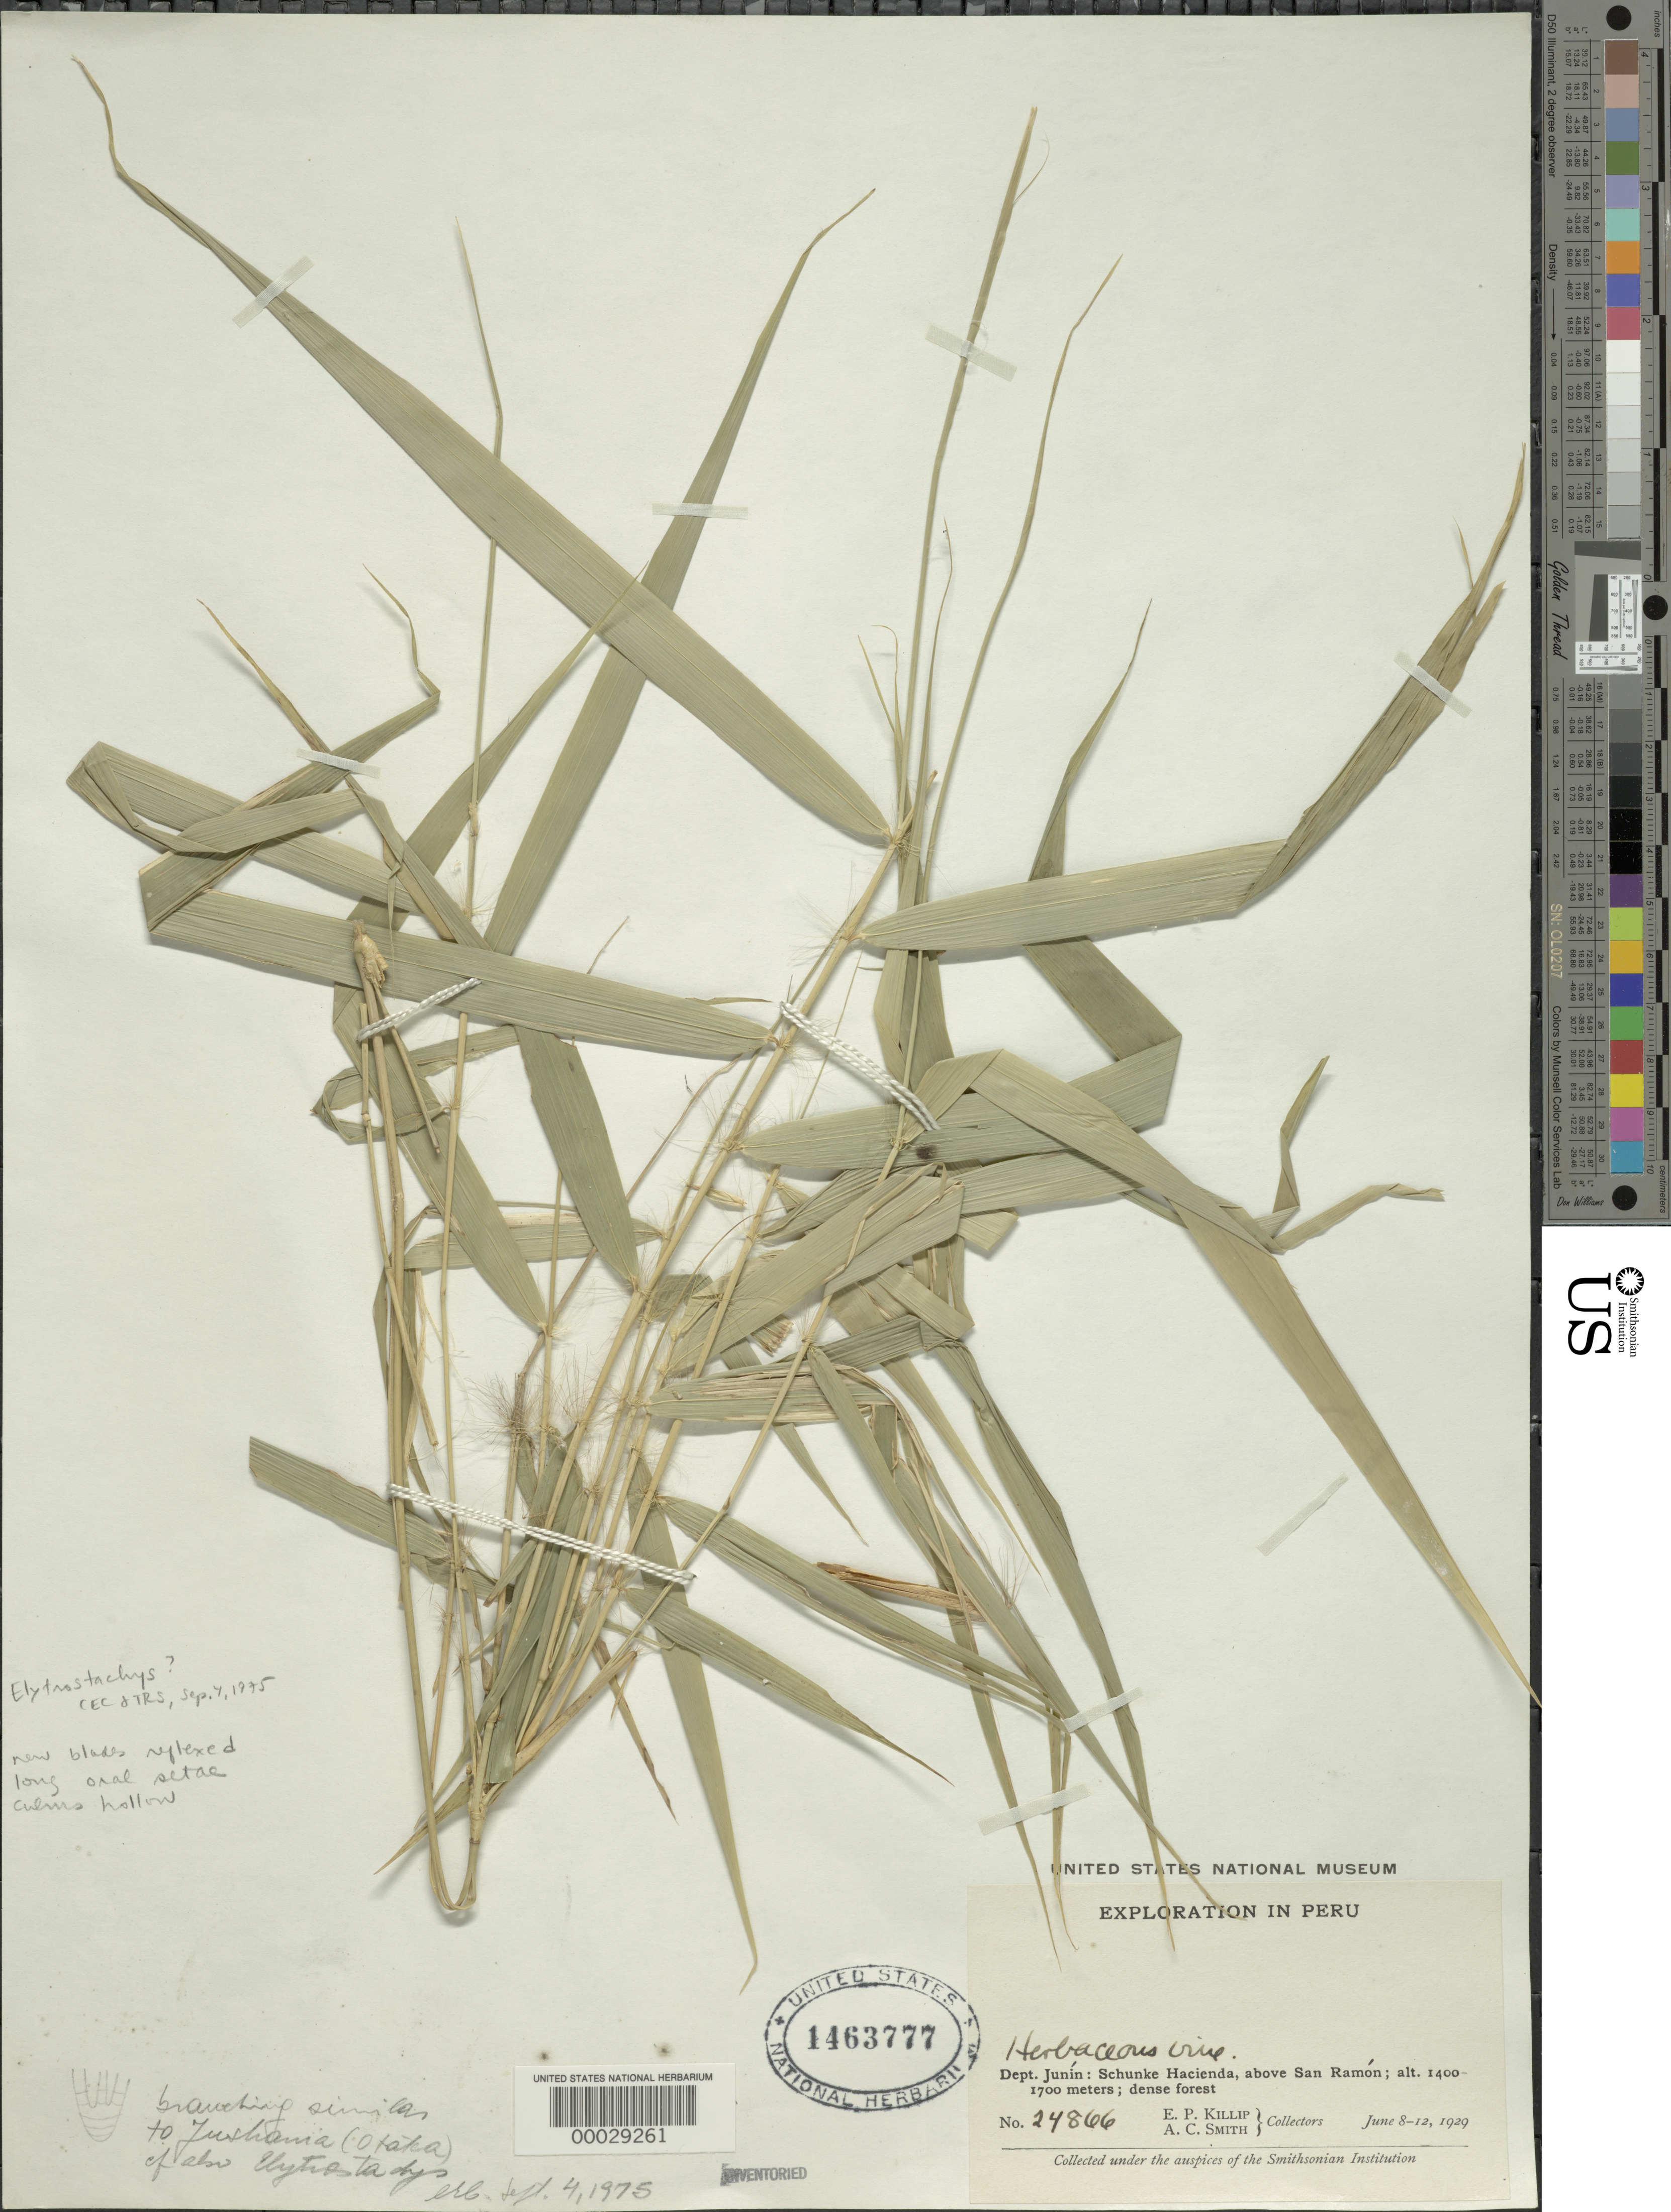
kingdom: Plantae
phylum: Tracheophyta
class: Liliopsida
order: Poales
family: Poaceae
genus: Elytrostachys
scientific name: Elytrostachys sp.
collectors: E. P. Killip & A. C. Smith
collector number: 24866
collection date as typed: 08 Jun 1929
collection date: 1929-06-08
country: Peru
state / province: Junín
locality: Schunke hacienda, above san ramon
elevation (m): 1400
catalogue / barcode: US 1463777